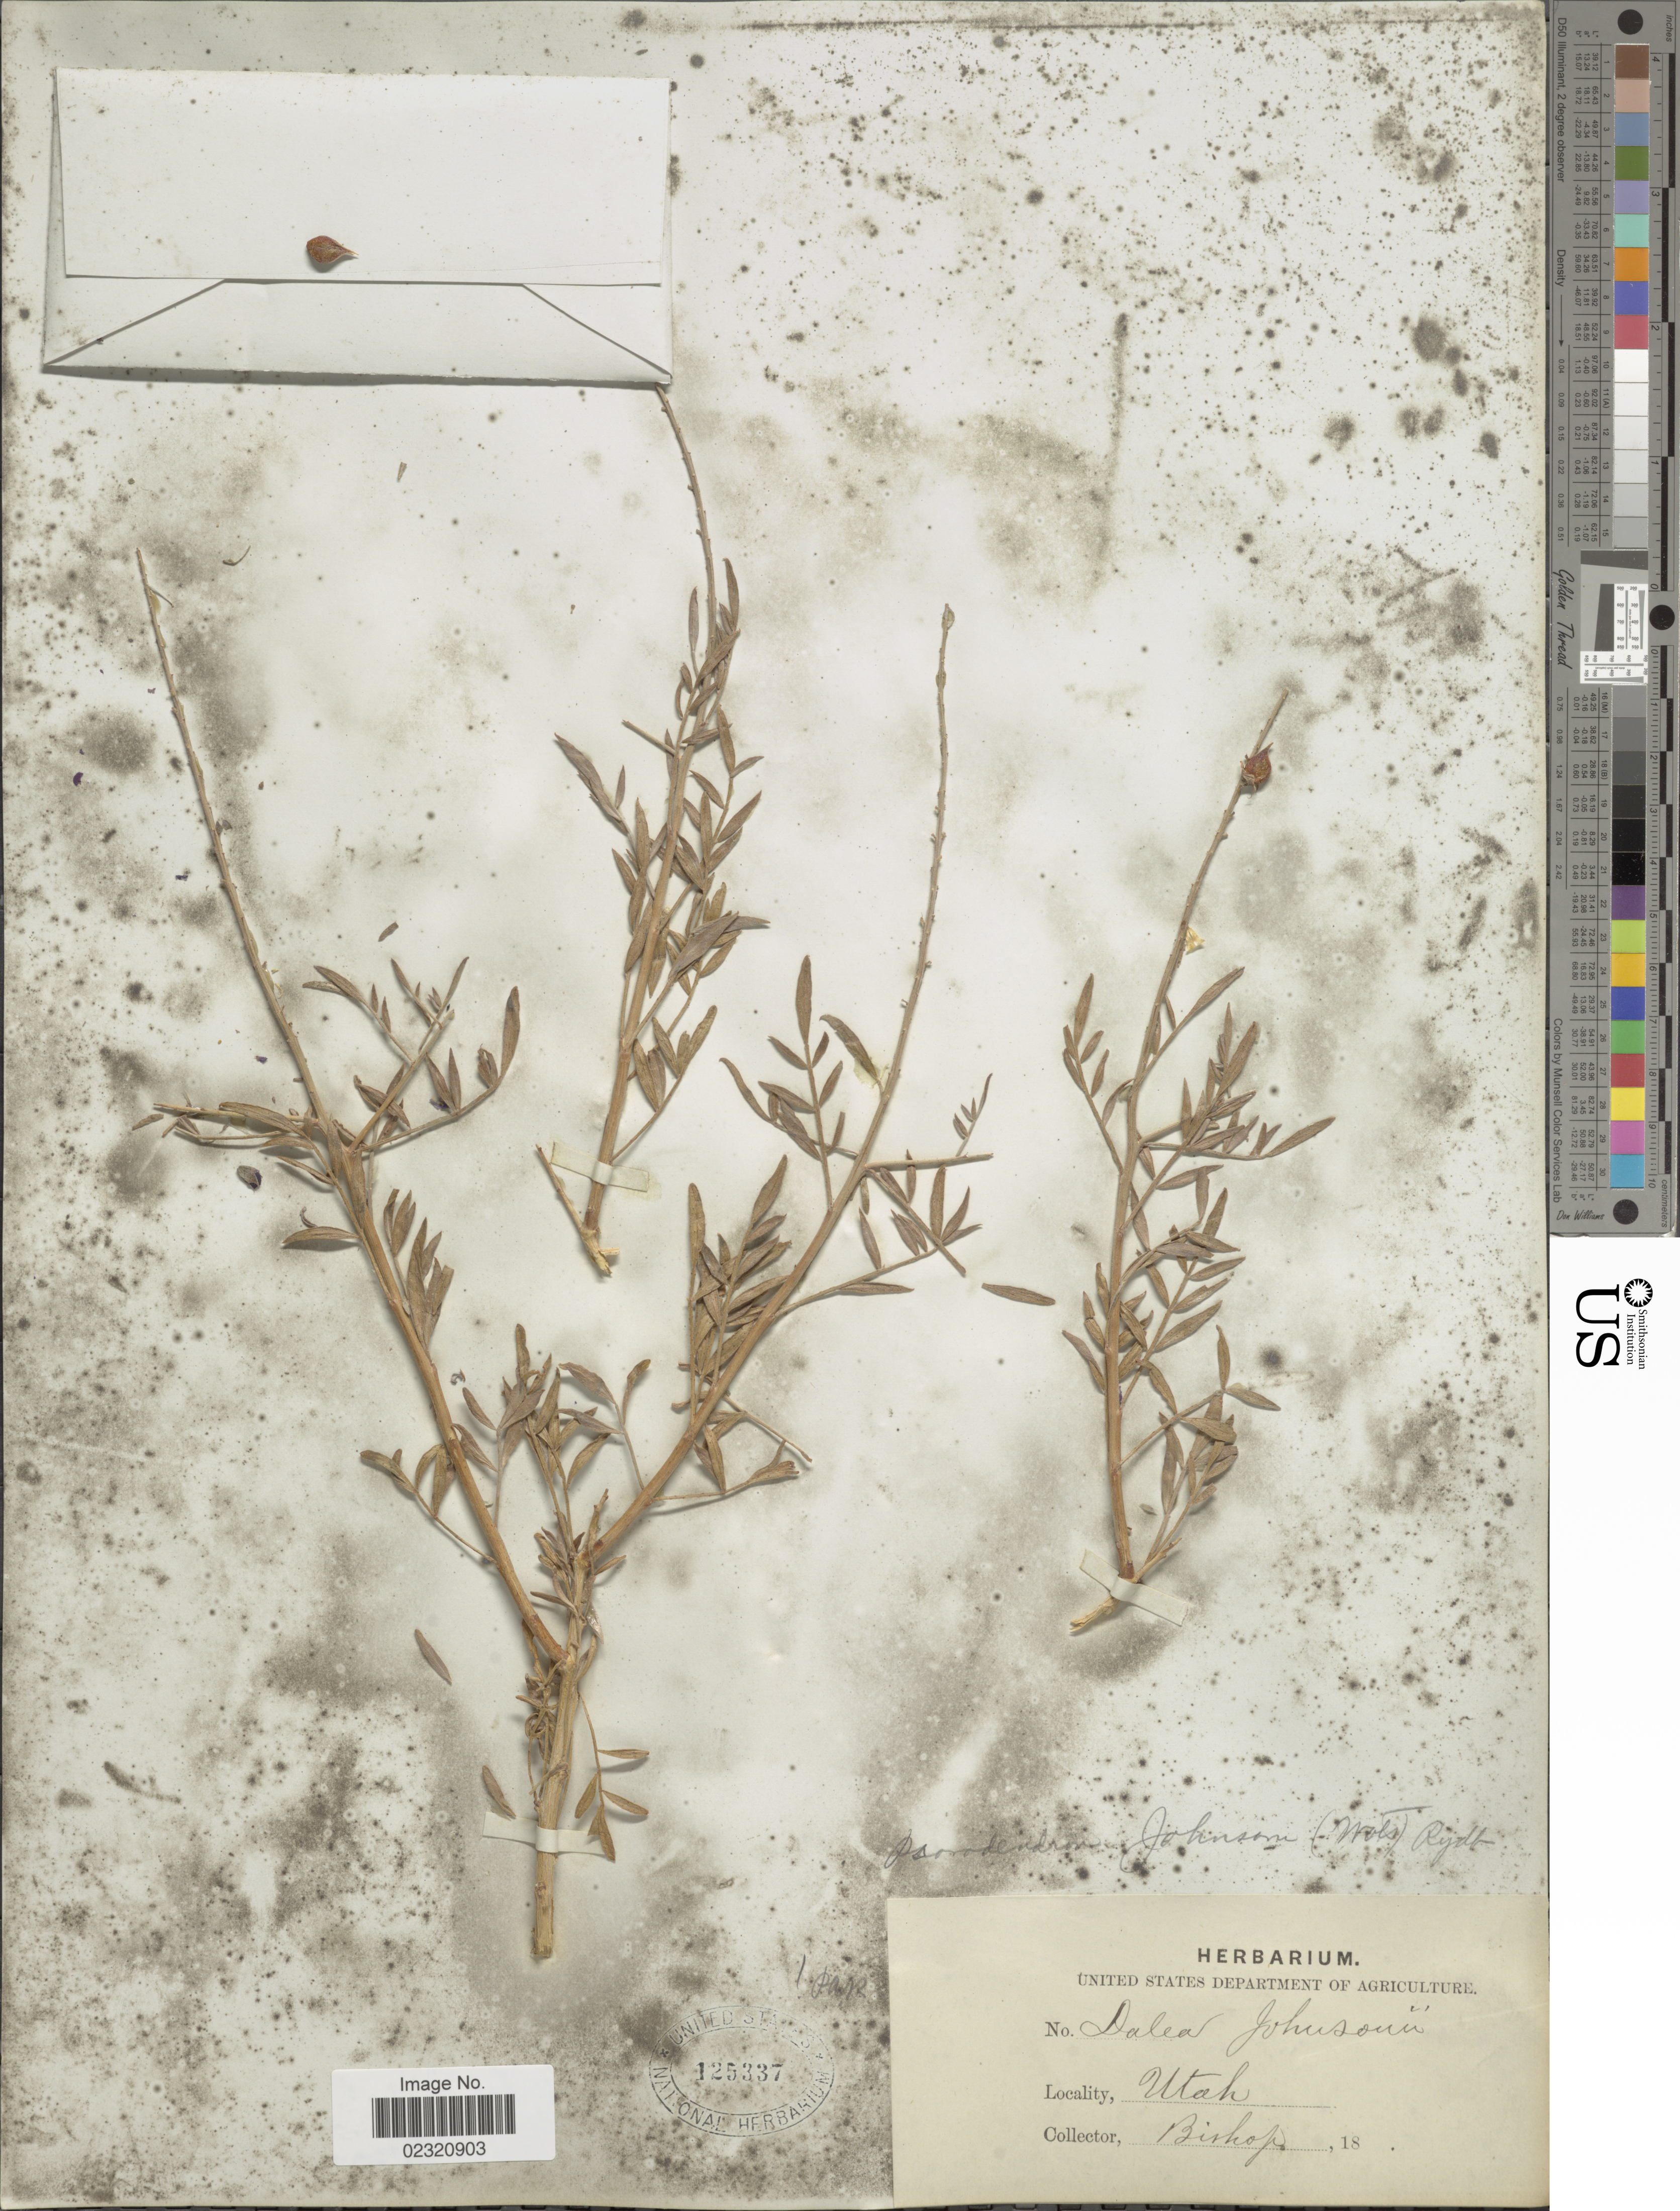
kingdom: Plantae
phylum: Tracheophyta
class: Magnoliopsida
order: Fabales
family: Fabaceae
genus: Psorothamnus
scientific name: Psorothamnus fremontii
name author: (Torr. ex A. Gray) Barneby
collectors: -- Bishop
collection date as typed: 18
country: United States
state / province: Utah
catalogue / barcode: US 125337